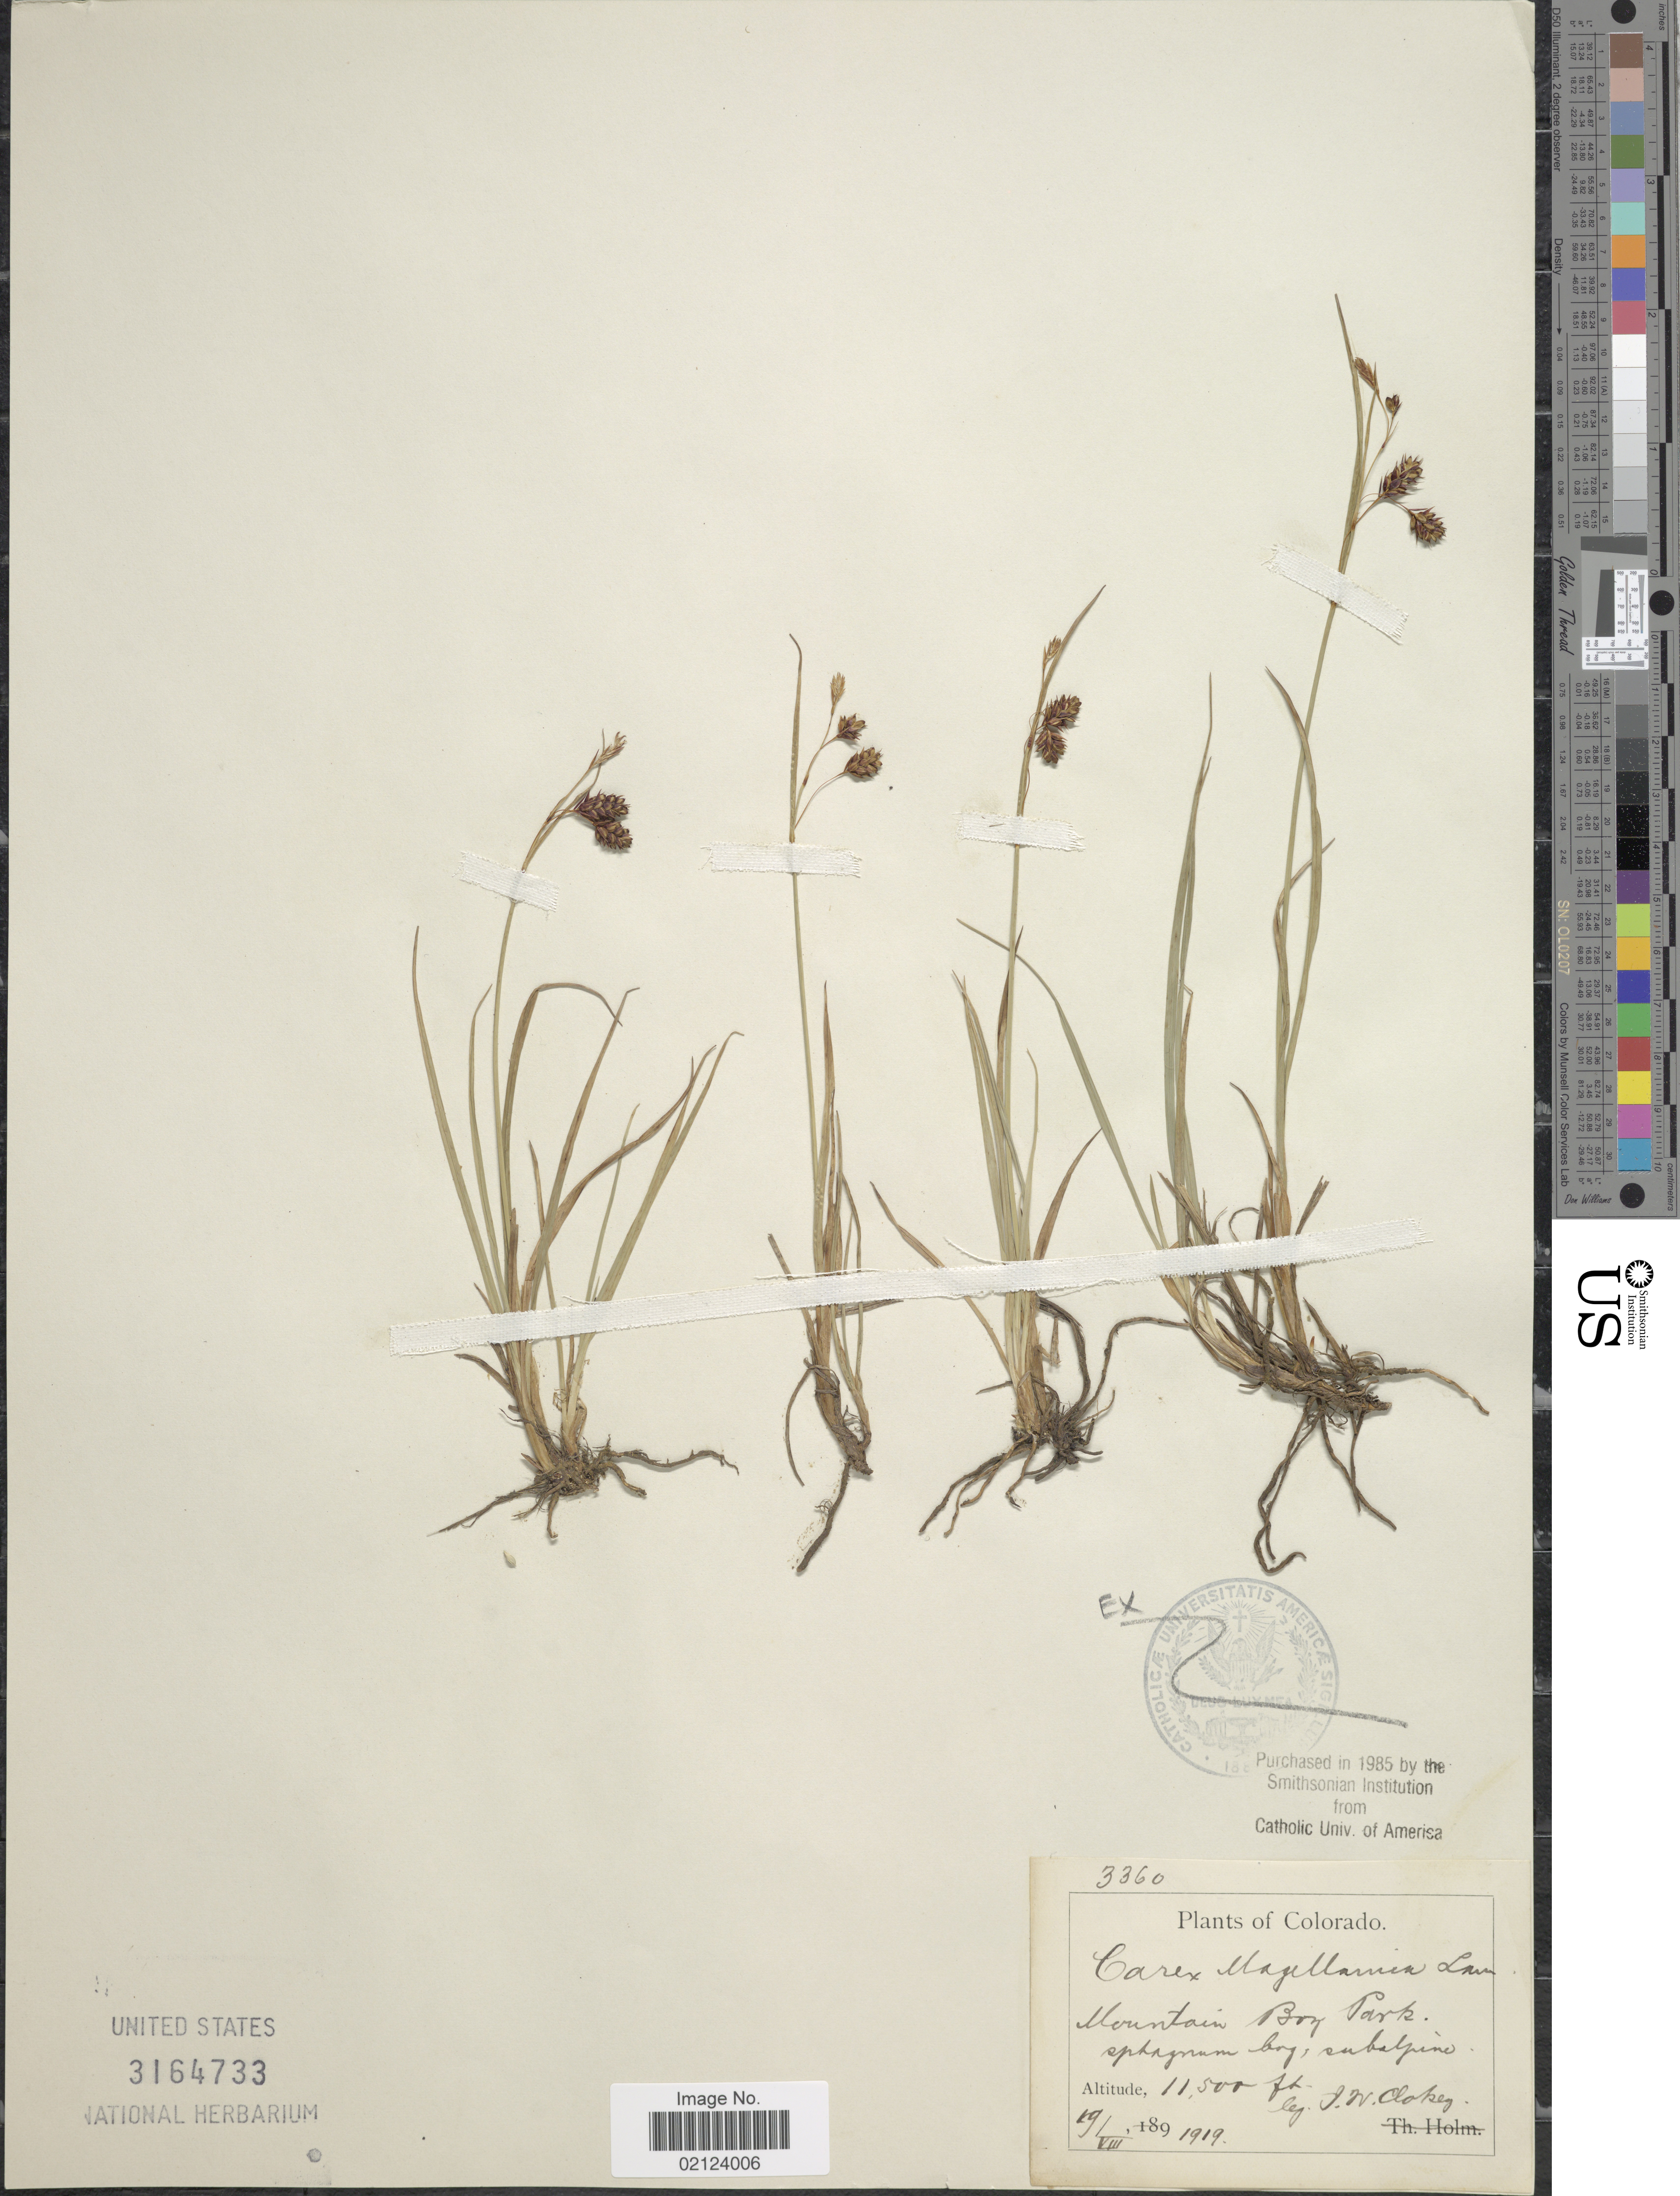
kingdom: Plantae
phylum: Tracheophyta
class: Liliopsida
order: Poales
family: Cyperaceae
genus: Carex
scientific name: Carex magellanica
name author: Lam.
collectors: I. W. Clokey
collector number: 3360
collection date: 1919-08-19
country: United States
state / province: Colorado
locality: Mountain Boy Park, Spagnum bog, Subalpine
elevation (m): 3505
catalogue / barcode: US 3164733